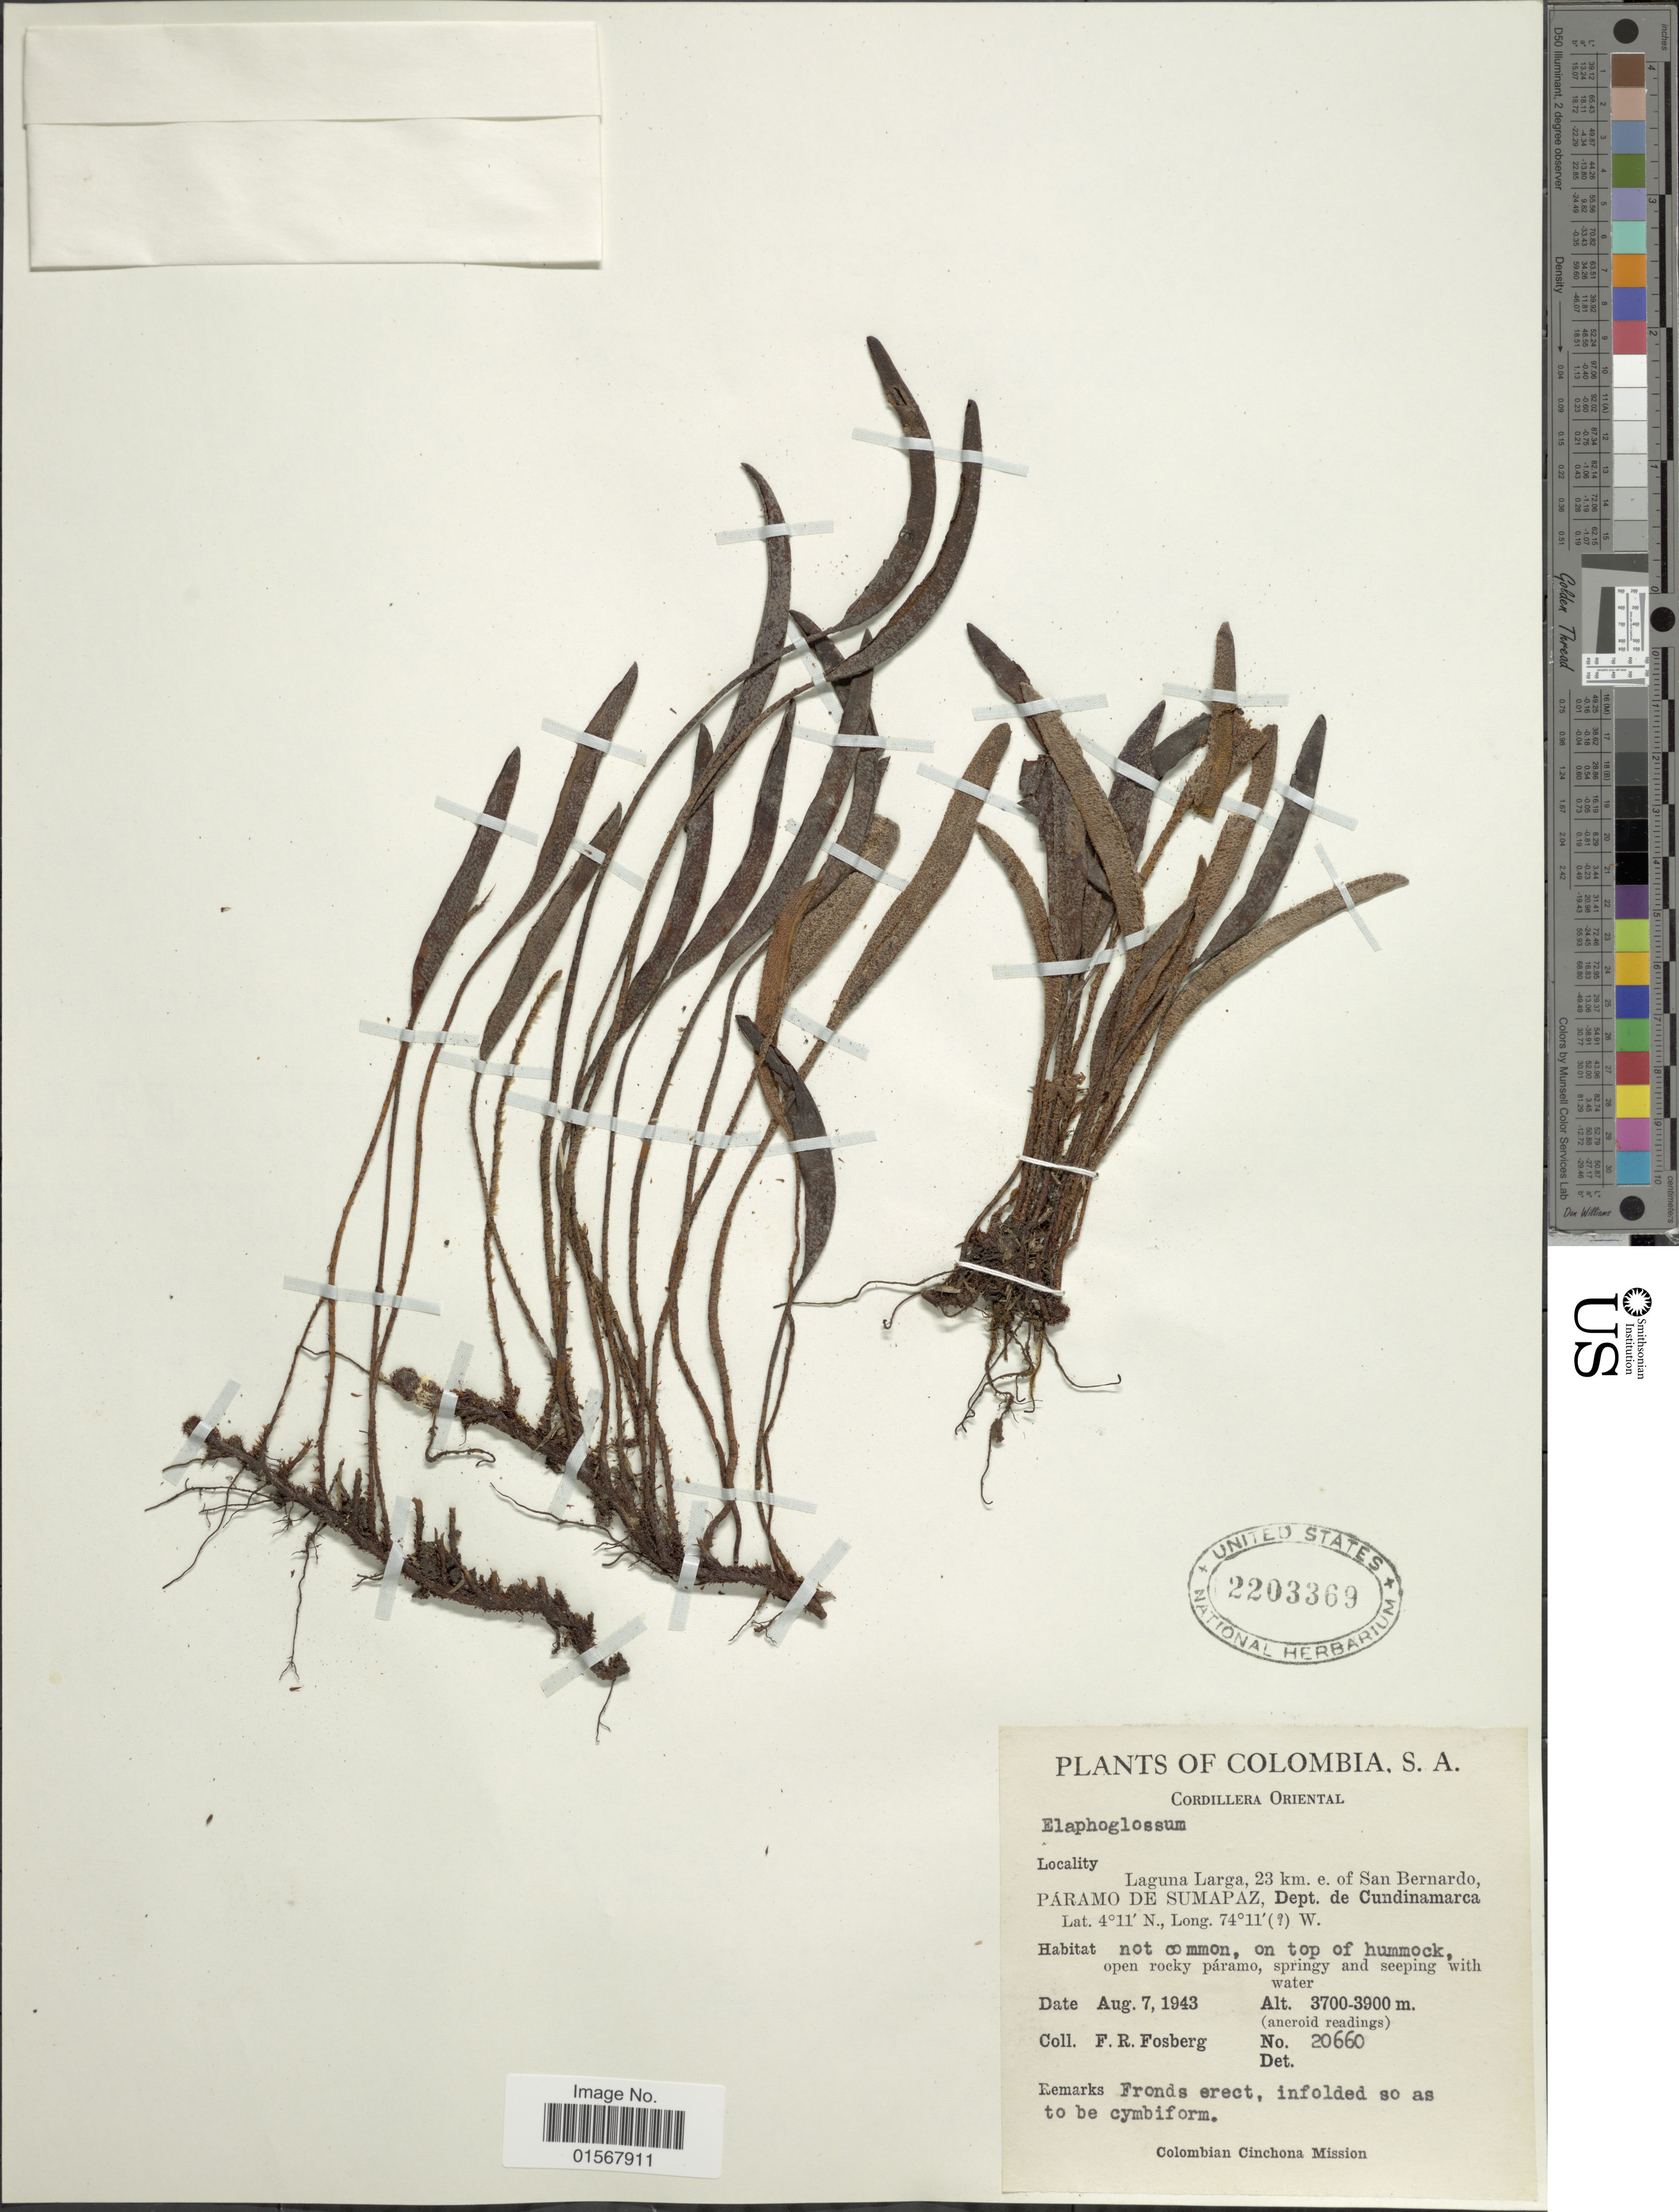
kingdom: Plantae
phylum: Tracheophyta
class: Polypodiopsida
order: Polypodiales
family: Dryopteridaceae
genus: Elaphoglossum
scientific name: Elaphoglossum mathewsii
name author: (Fée) T. Moore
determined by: Vasco, A.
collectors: F. R. Fosberg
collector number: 20660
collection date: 1943-08-07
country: Colombia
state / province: Cundinamarca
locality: Laguna Larga, 23 km. e. of San Bernardo, Paramo De Sumapaz, Dept. de Cundinamarca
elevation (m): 3700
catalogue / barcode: US 2203369